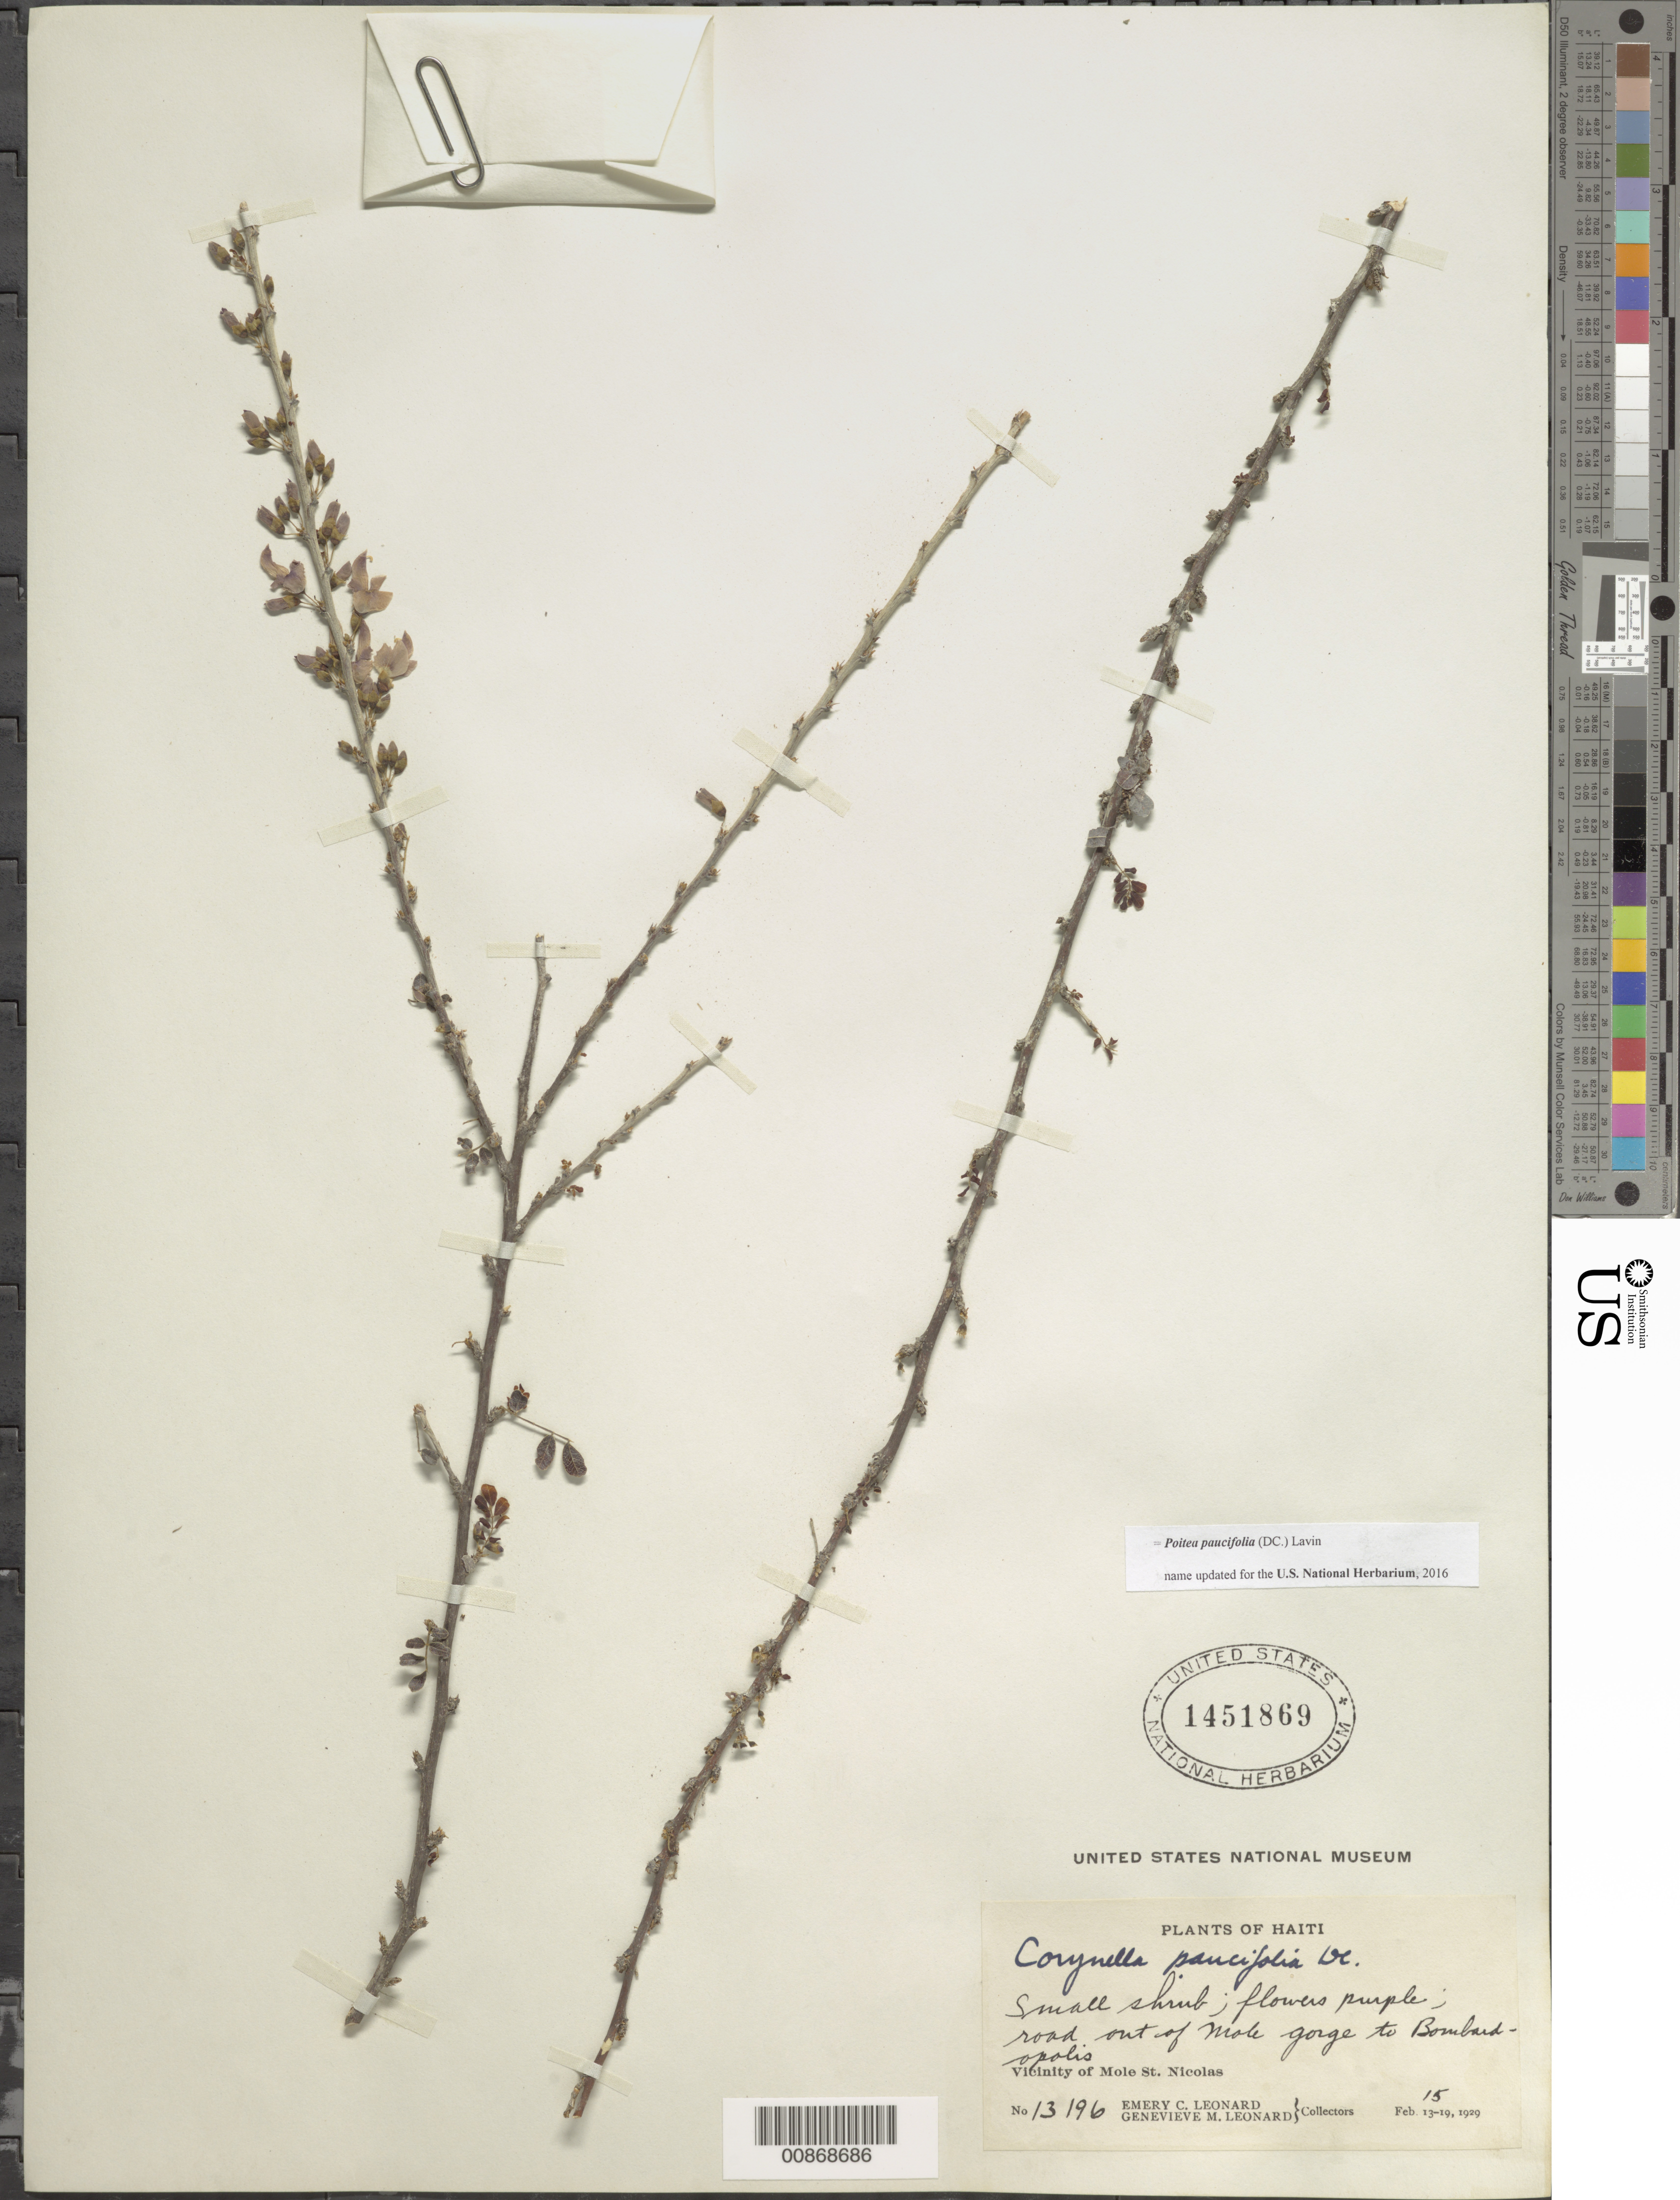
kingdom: Plantae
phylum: Tracheophyta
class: Magnoliopsida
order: Fabales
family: Fabaceae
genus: Poitea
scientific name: Poitea paucifolia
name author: (DC.) Lavin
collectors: E. C. Leonard & G. M. Leonard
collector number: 13196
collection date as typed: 15 Feb 1929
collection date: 1929-02-15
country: Haiti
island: Hispaniola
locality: Vicinity of Mole St. Nicolas. Road out of Mole Gorge to Bombardopolis.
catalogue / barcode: US 1451869